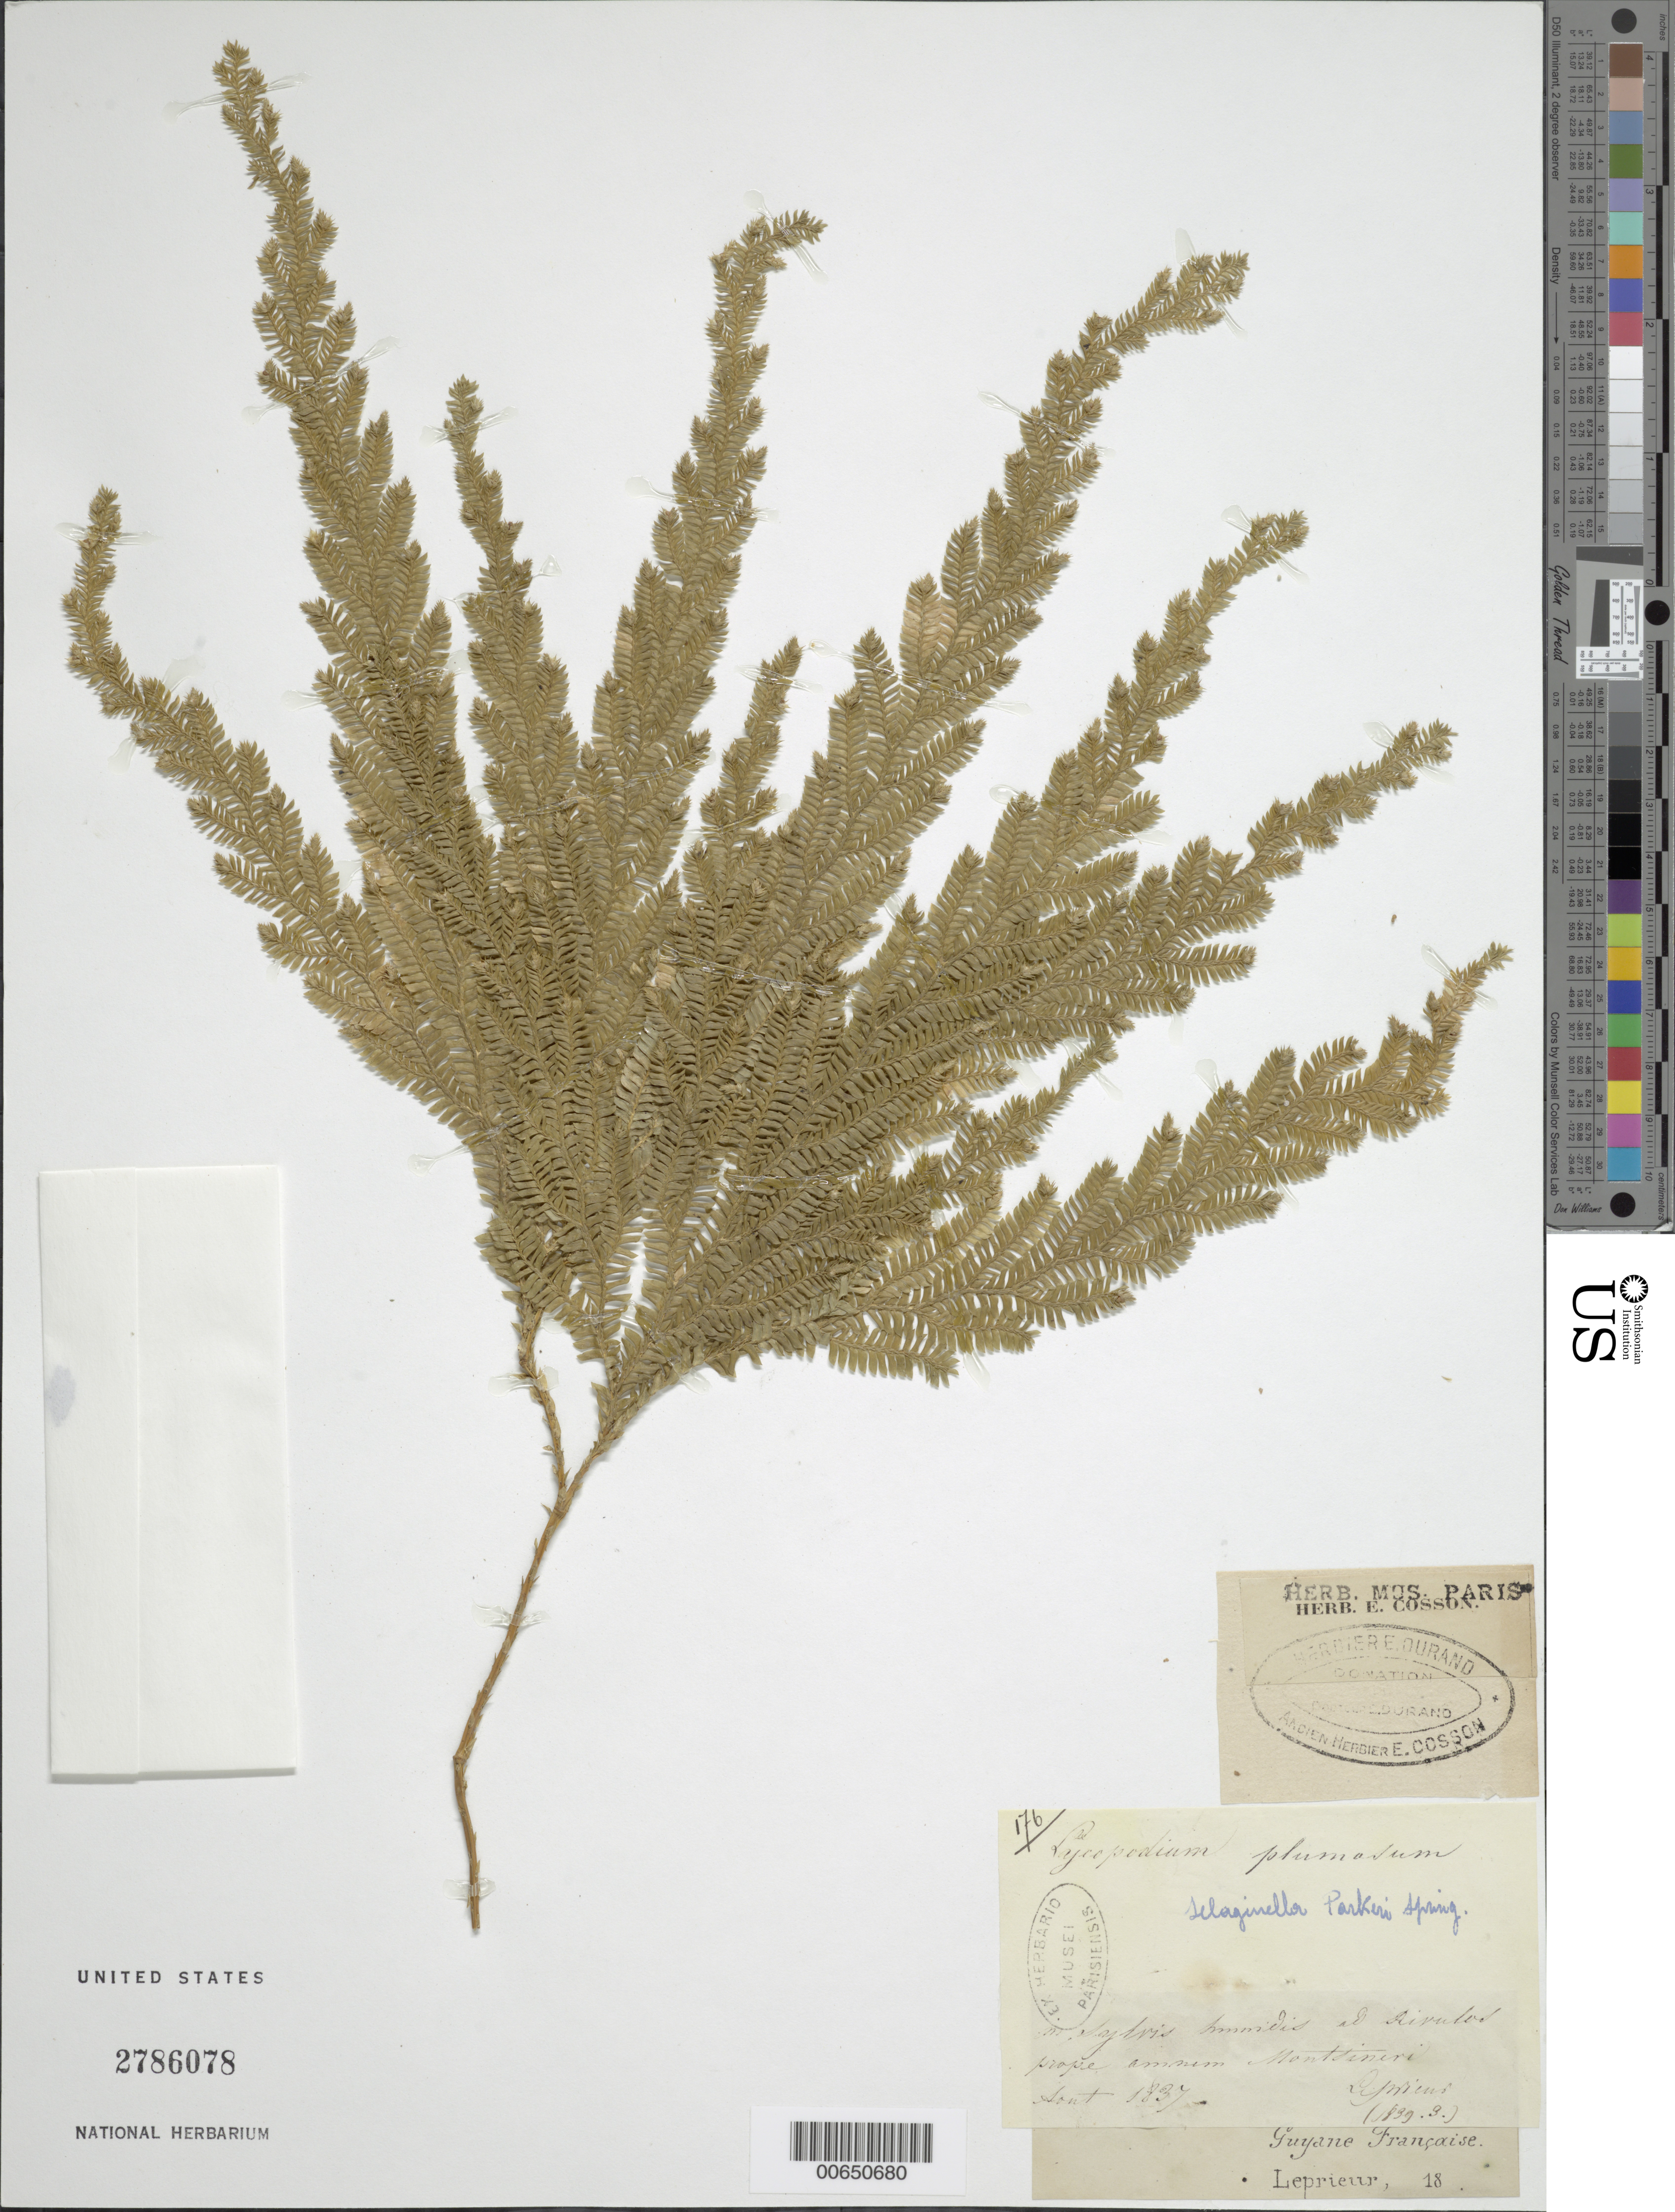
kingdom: Plantae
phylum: Tracheophyta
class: Lycopodiopsida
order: Selaginellales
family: Selaginellaceae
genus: Selaginella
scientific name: Selaginella parkeri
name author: (Hook. & Grev.) Spring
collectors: F. M. R. Leprieur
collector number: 176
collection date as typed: August 1837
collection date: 1837-08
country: French Guiana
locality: Prope amnem [Montsineri ?]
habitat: In sylvis humidis ad rivulos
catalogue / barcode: US 2786078